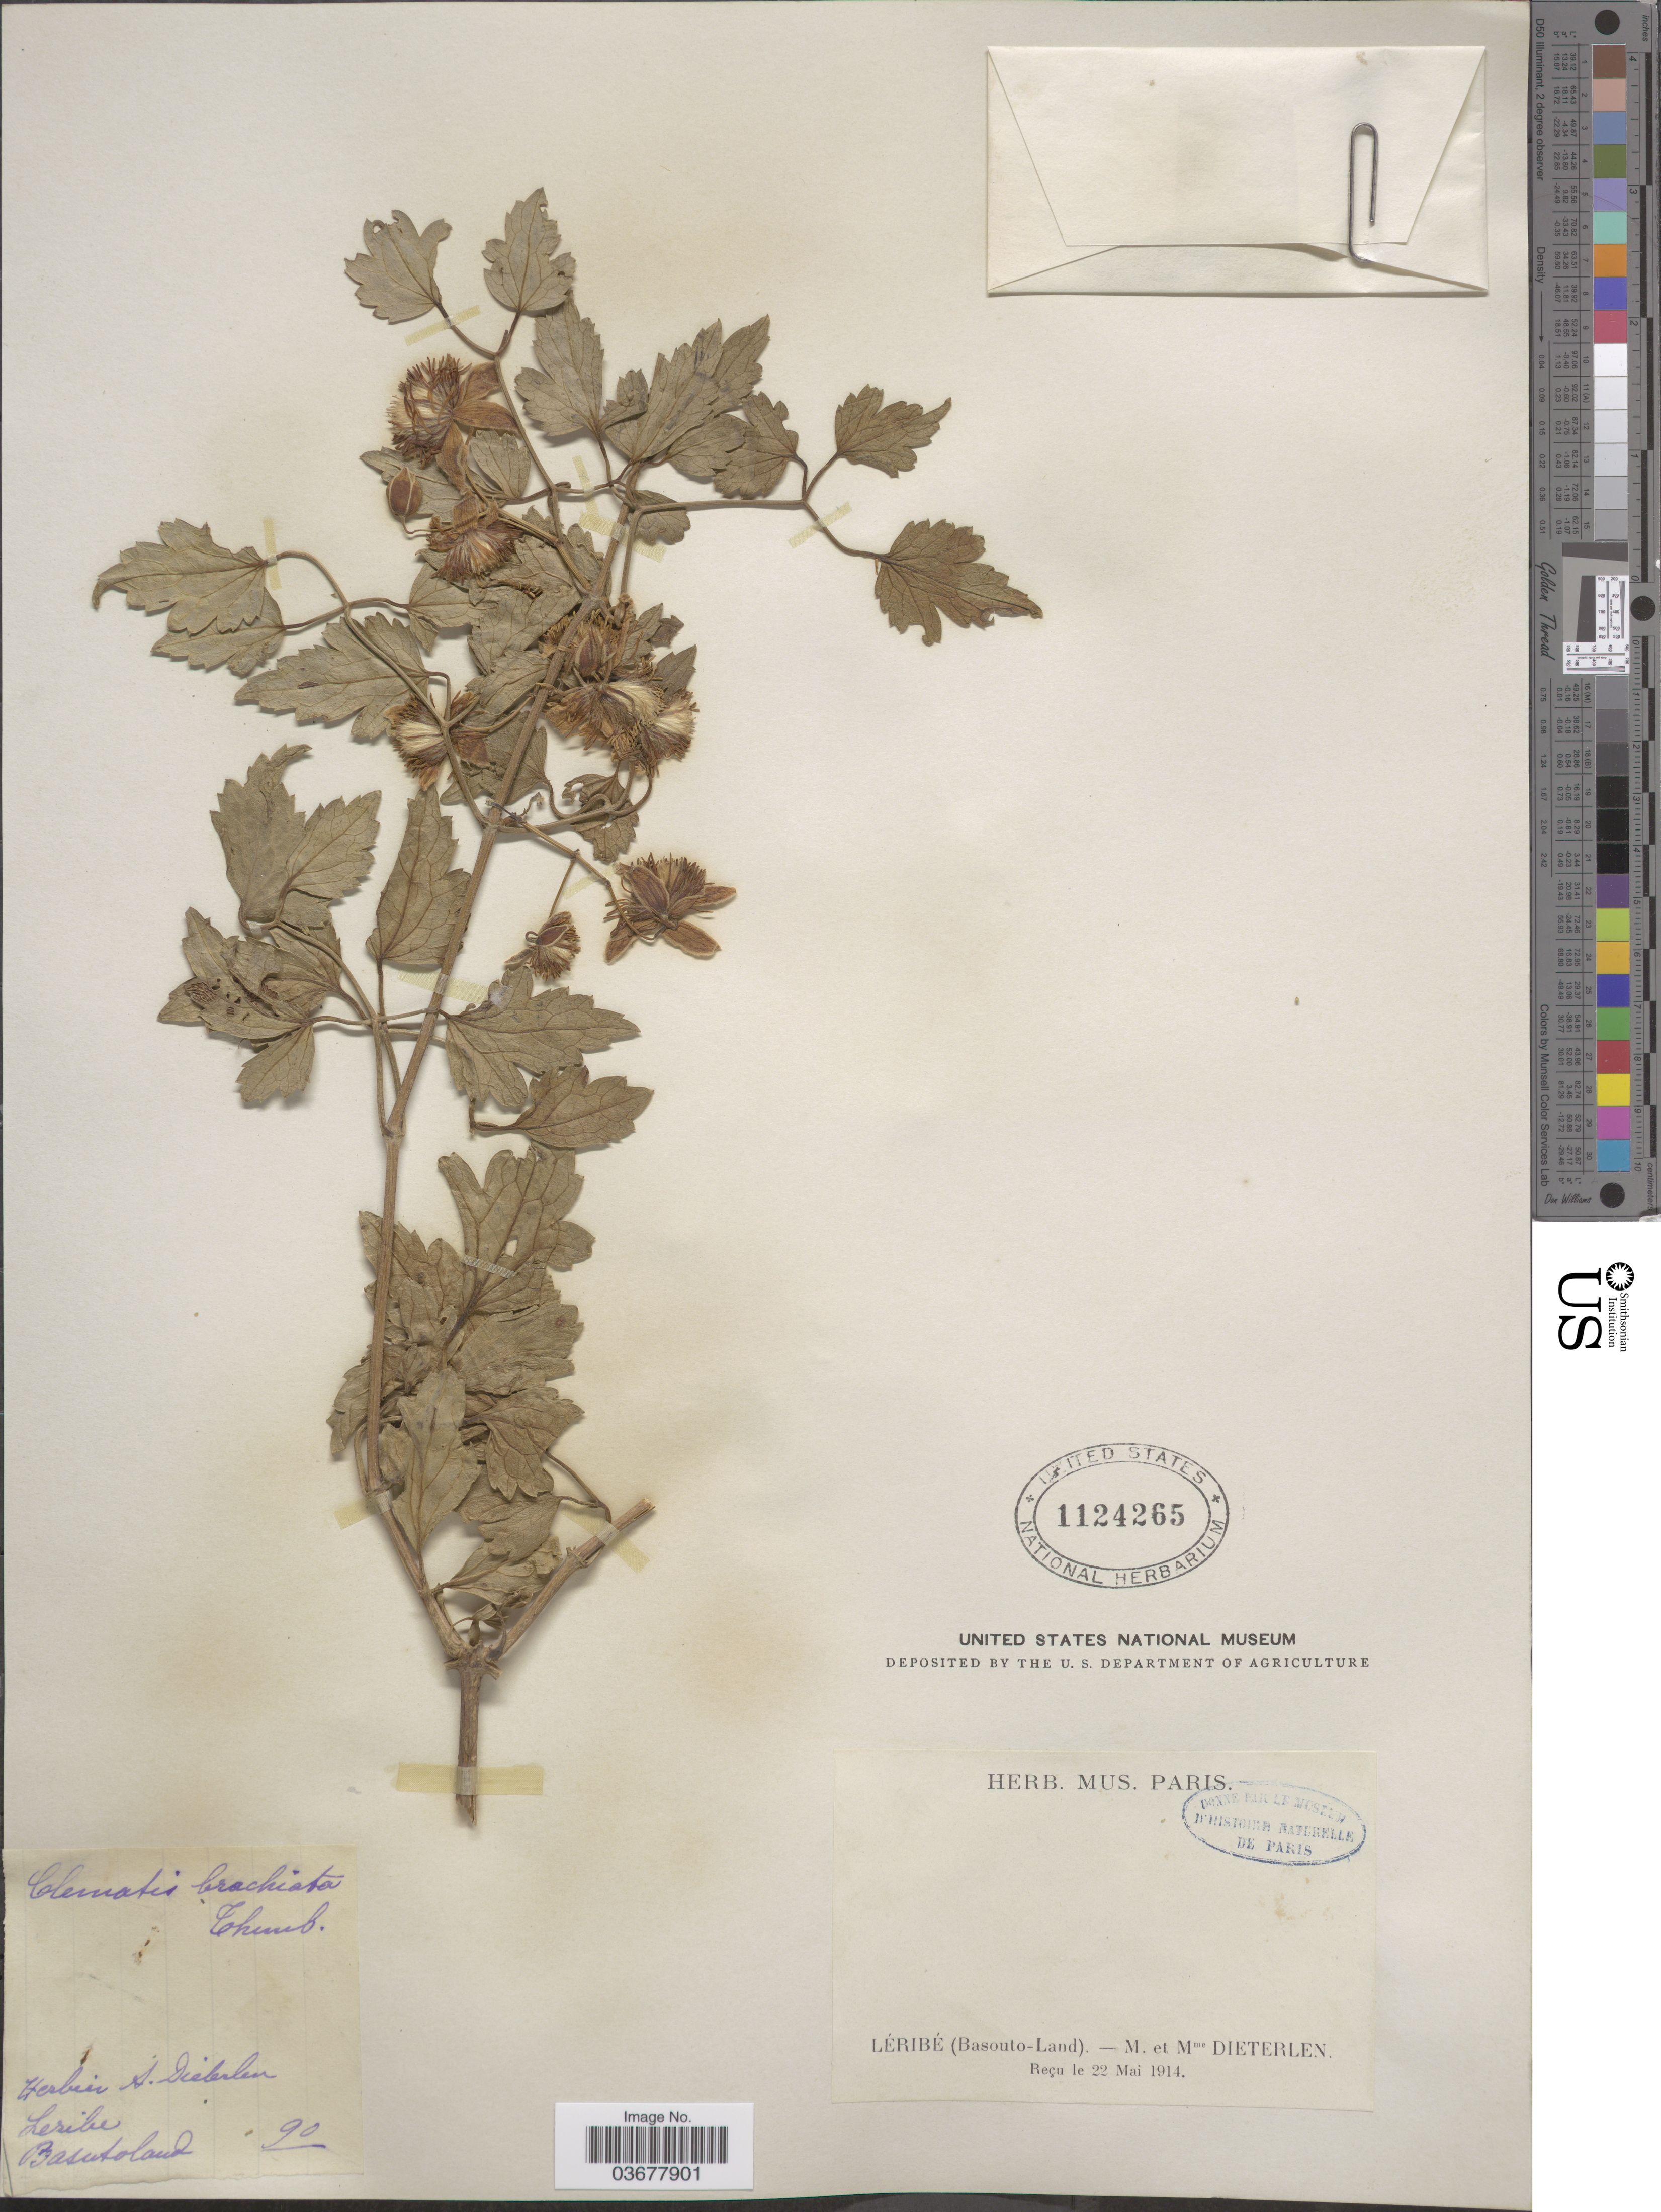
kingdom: Plantae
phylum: Tracheophyta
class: Magnoliopsida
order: Ranunculales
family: Ranunculaceae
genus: Clematis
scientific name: Clematis brachiata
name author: Thunb.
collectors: M. Dieterlen & M. Dieterlen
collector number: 90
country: Lesotho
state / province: Leribe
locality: (Basouto-Land).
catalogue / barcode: US 1124265